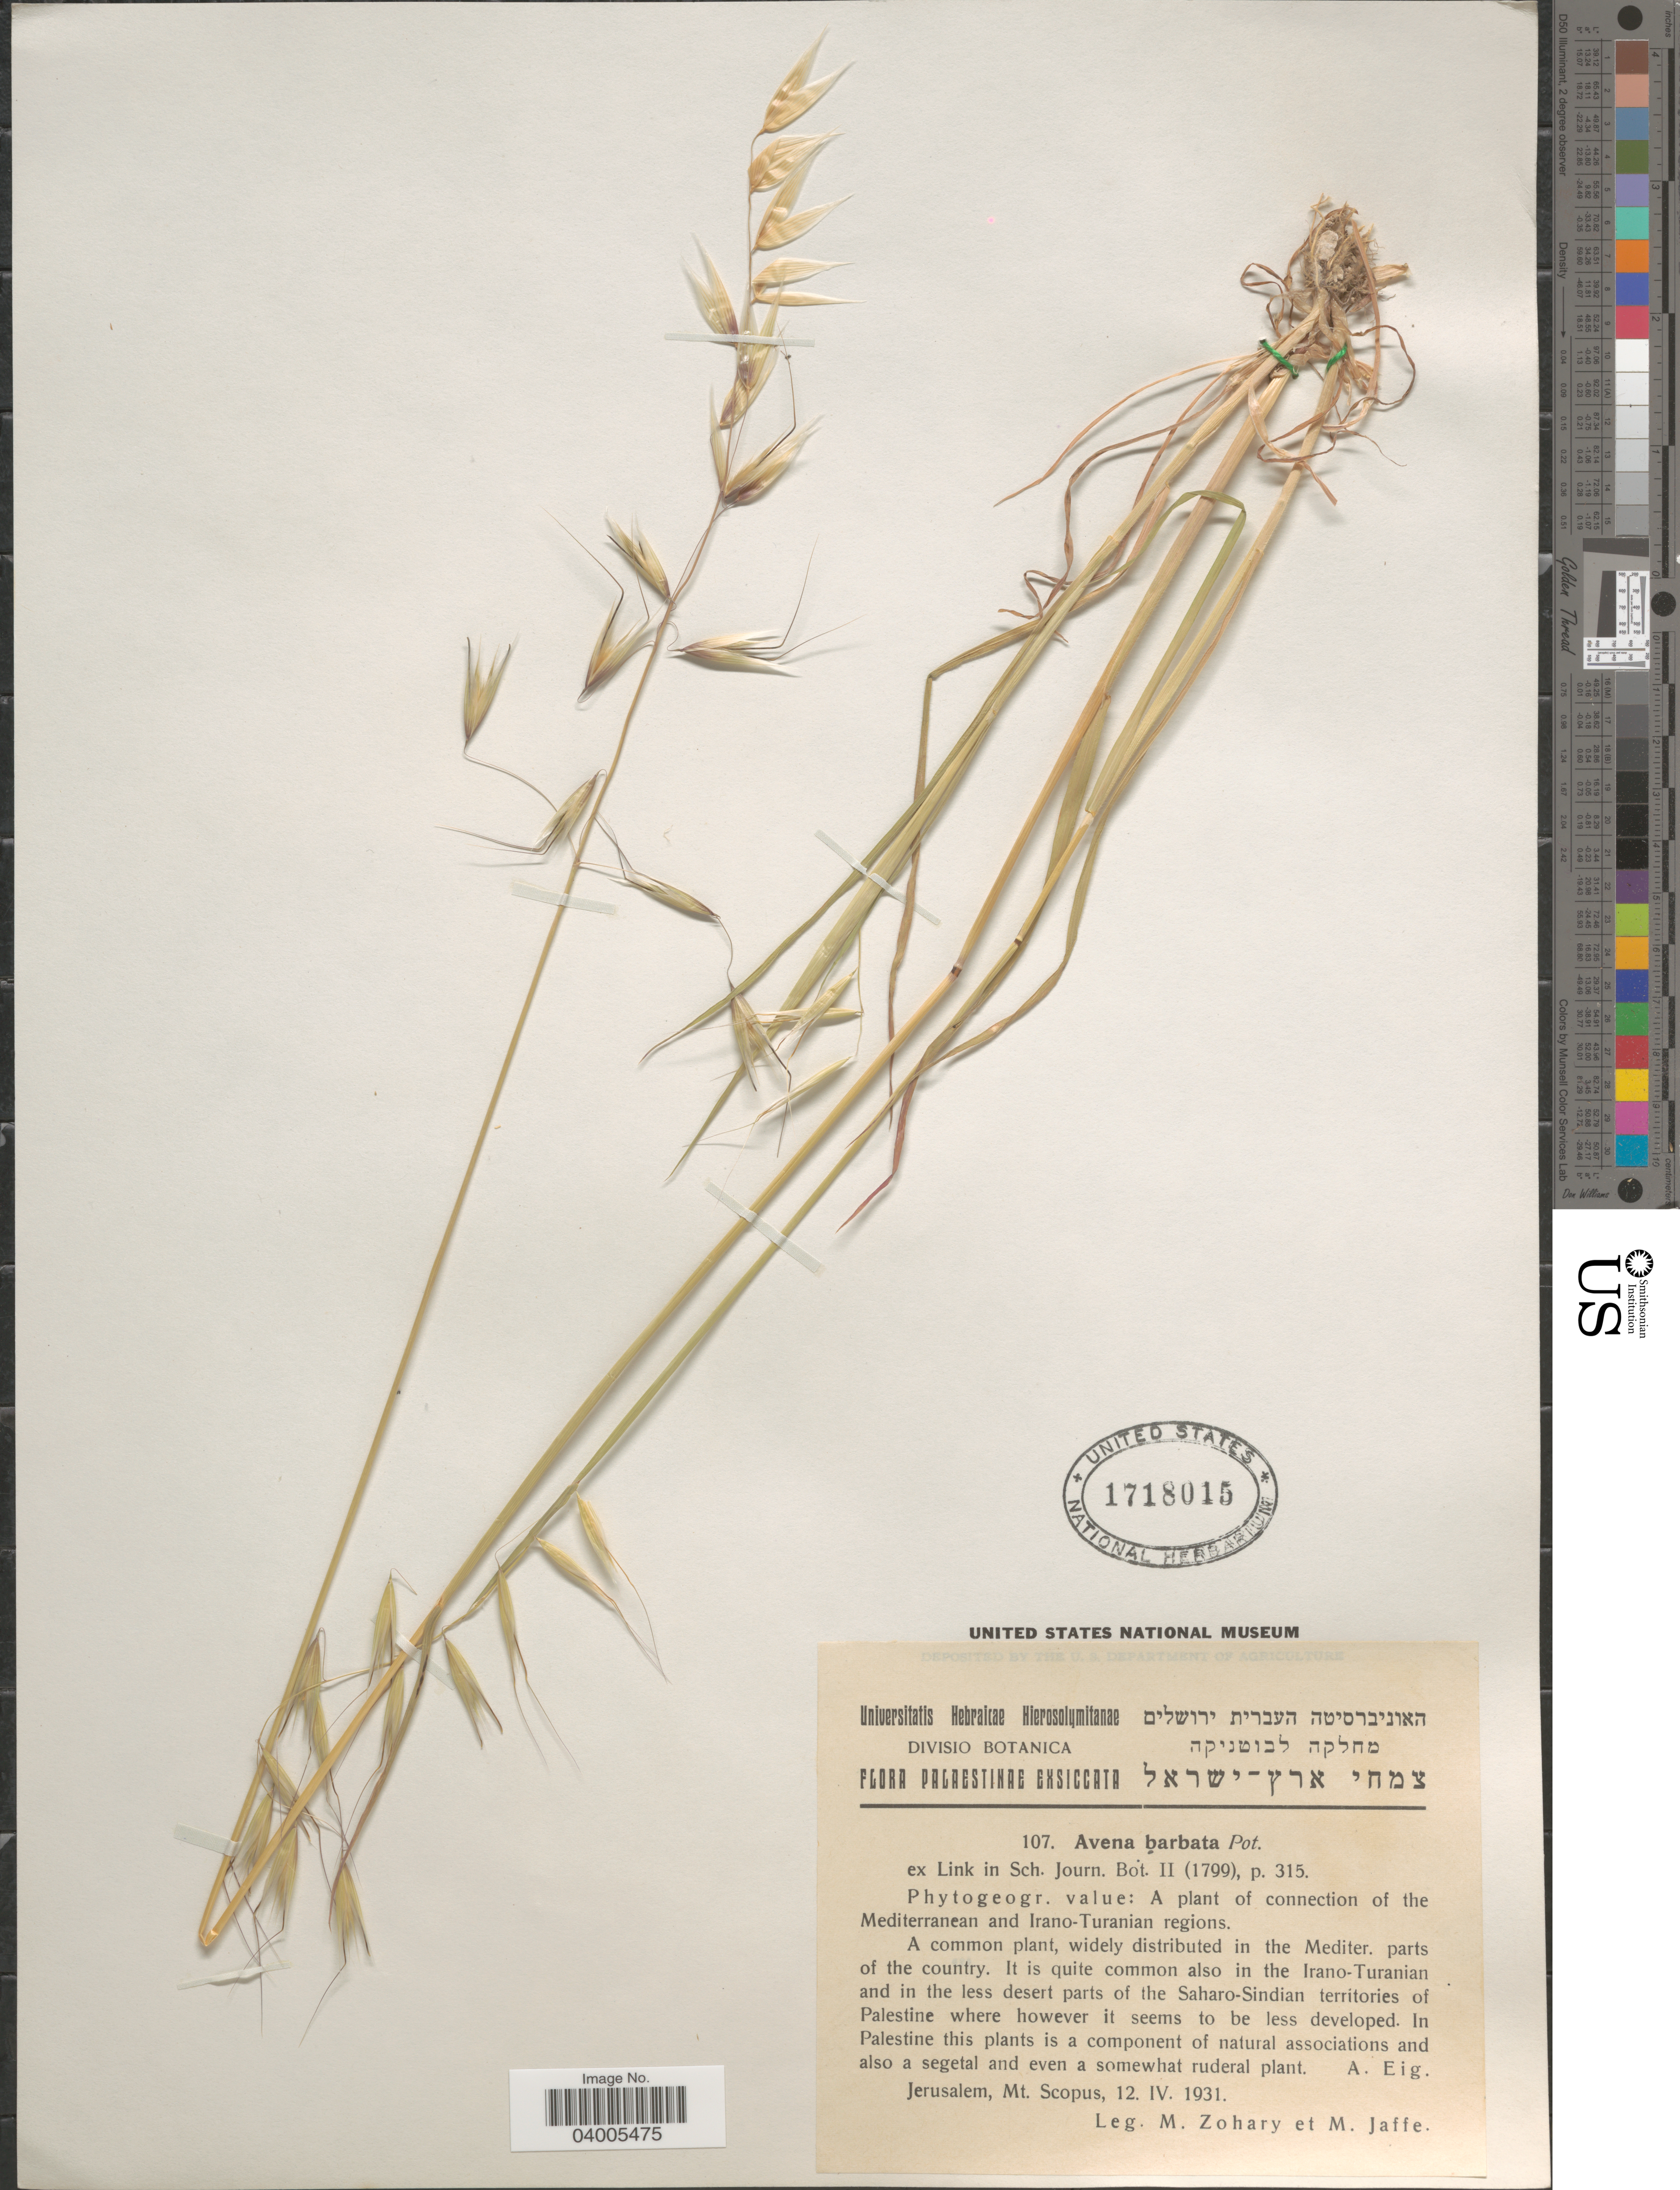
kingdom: Plantae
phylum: Tracheophyta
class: Liliopsida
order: Poales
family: Poaceae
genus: Avena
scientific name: Avena barbata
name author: Pott ex Link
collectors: M. Zohary & M. Jaffe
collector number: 107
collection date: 1931-04-12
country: Israel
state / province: Jerusalem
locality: Palaestinae. Mt. Scopus.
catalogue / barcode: US 1718015